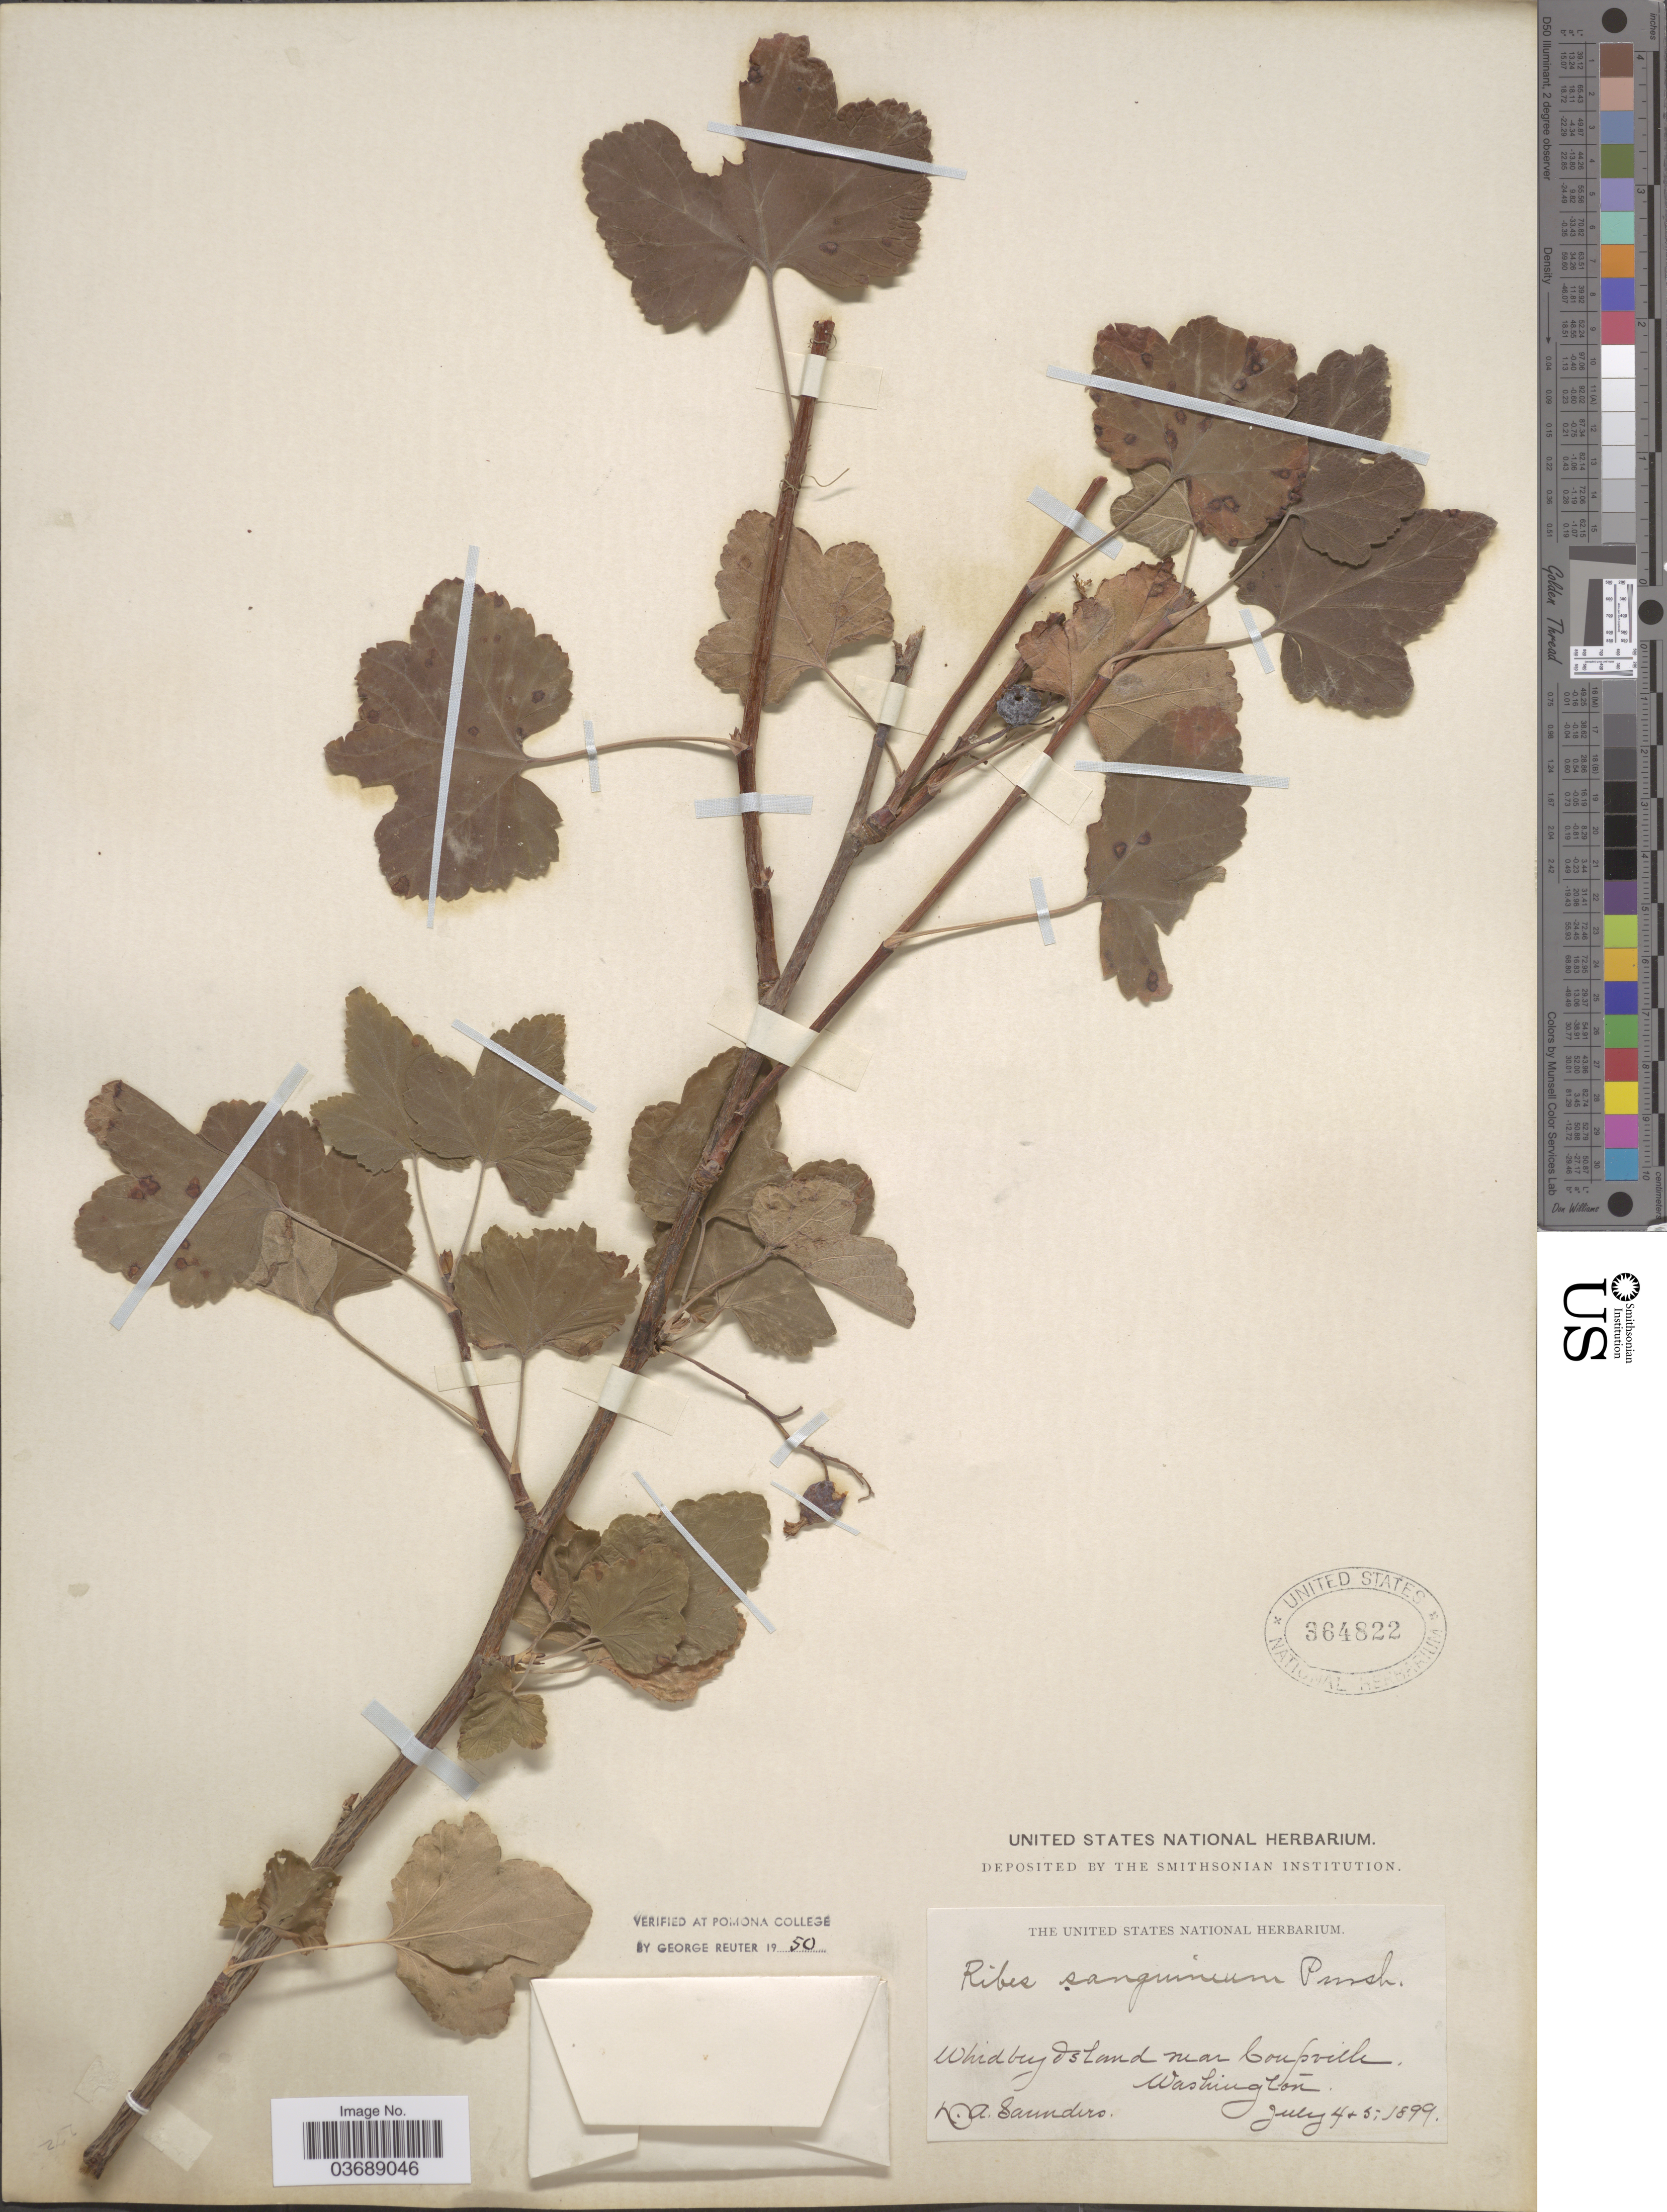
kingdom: Plantae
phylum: Tracheophyta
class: Magnoliopsida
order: Saxifragales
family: Grossulariaceae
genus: Ribes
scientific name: Ribes sanguineum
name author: Pursh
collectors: D. Saunders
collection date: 1899-07-04/1899-07-05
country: United States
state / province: Washington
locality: Whidbey Island near Coupville.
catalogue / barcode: US 364822